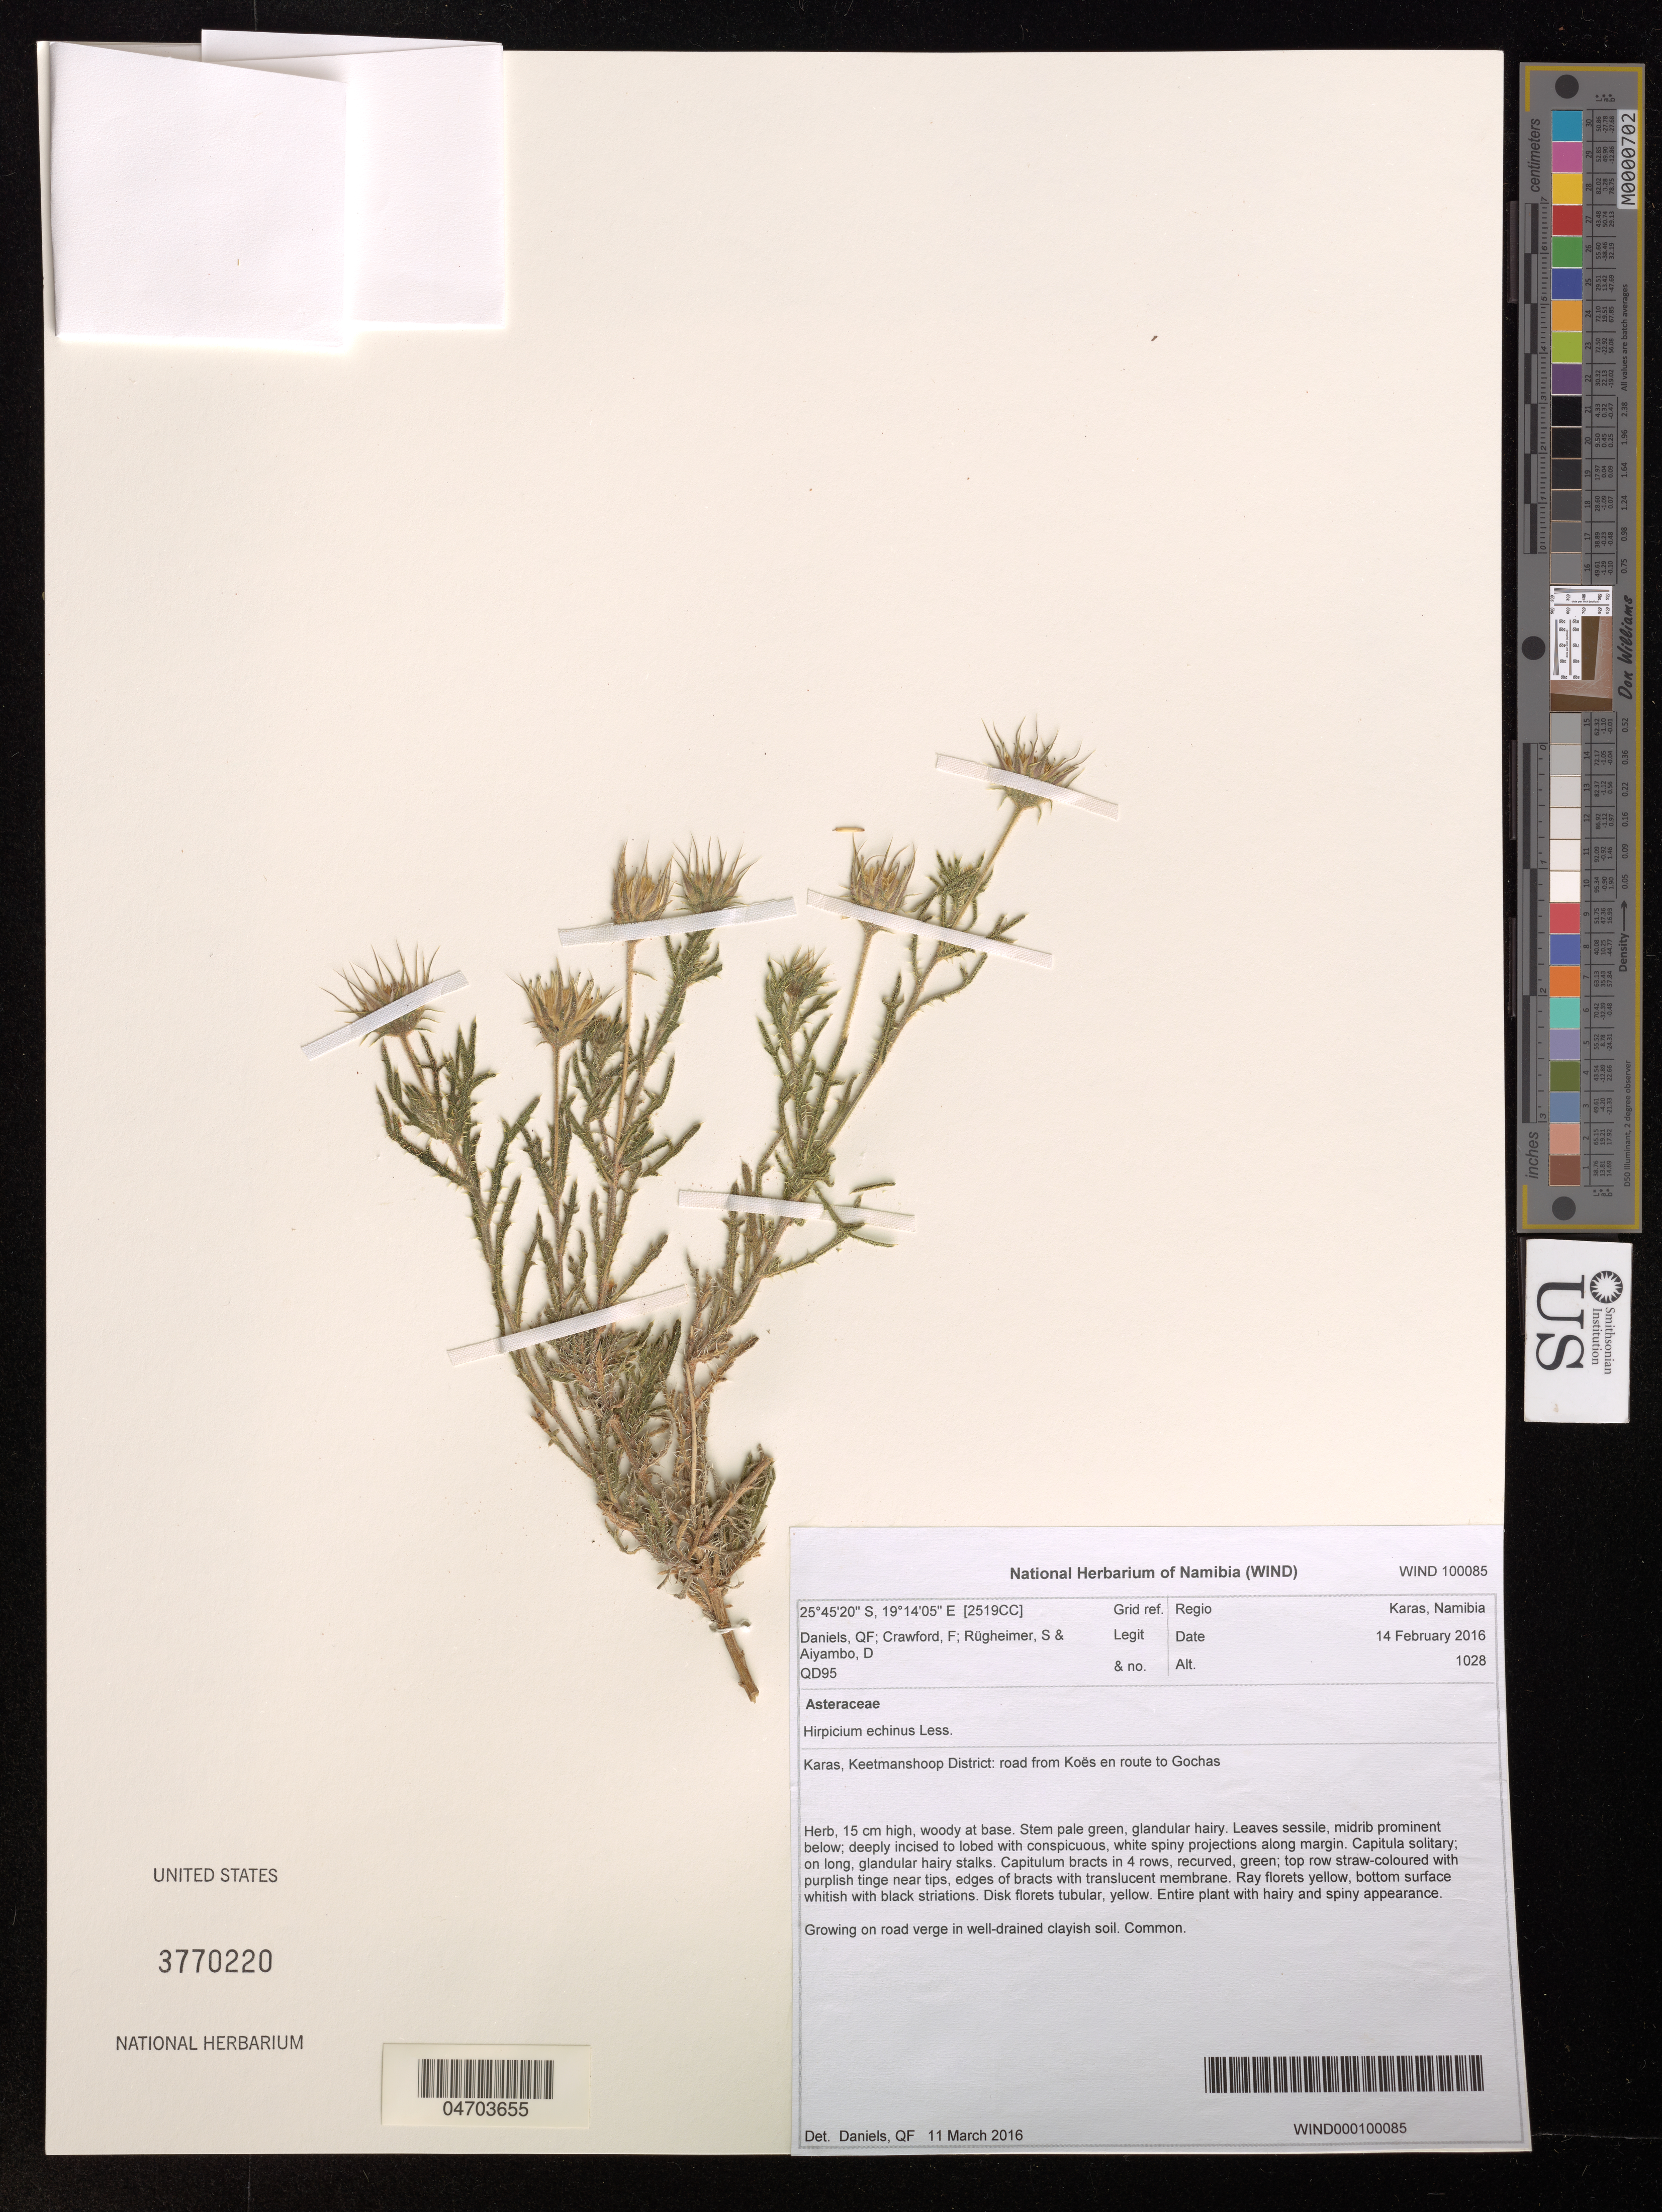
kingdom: Plantae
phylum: Tracheophyta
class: Magnoliopsida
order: Asterales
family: Asteraceae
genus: Hirpicium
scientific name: Hirpicium echinus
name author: Less.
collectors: Q. Daniels, F. Crawford, S. Rugheimer & D. Aiyambo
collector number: QD95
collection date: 2016-02-14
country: Namibia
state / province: Karas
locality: Keetmanshoop District: road from Koës en route to Gochas.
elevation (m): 1028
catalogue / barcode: US 3770220